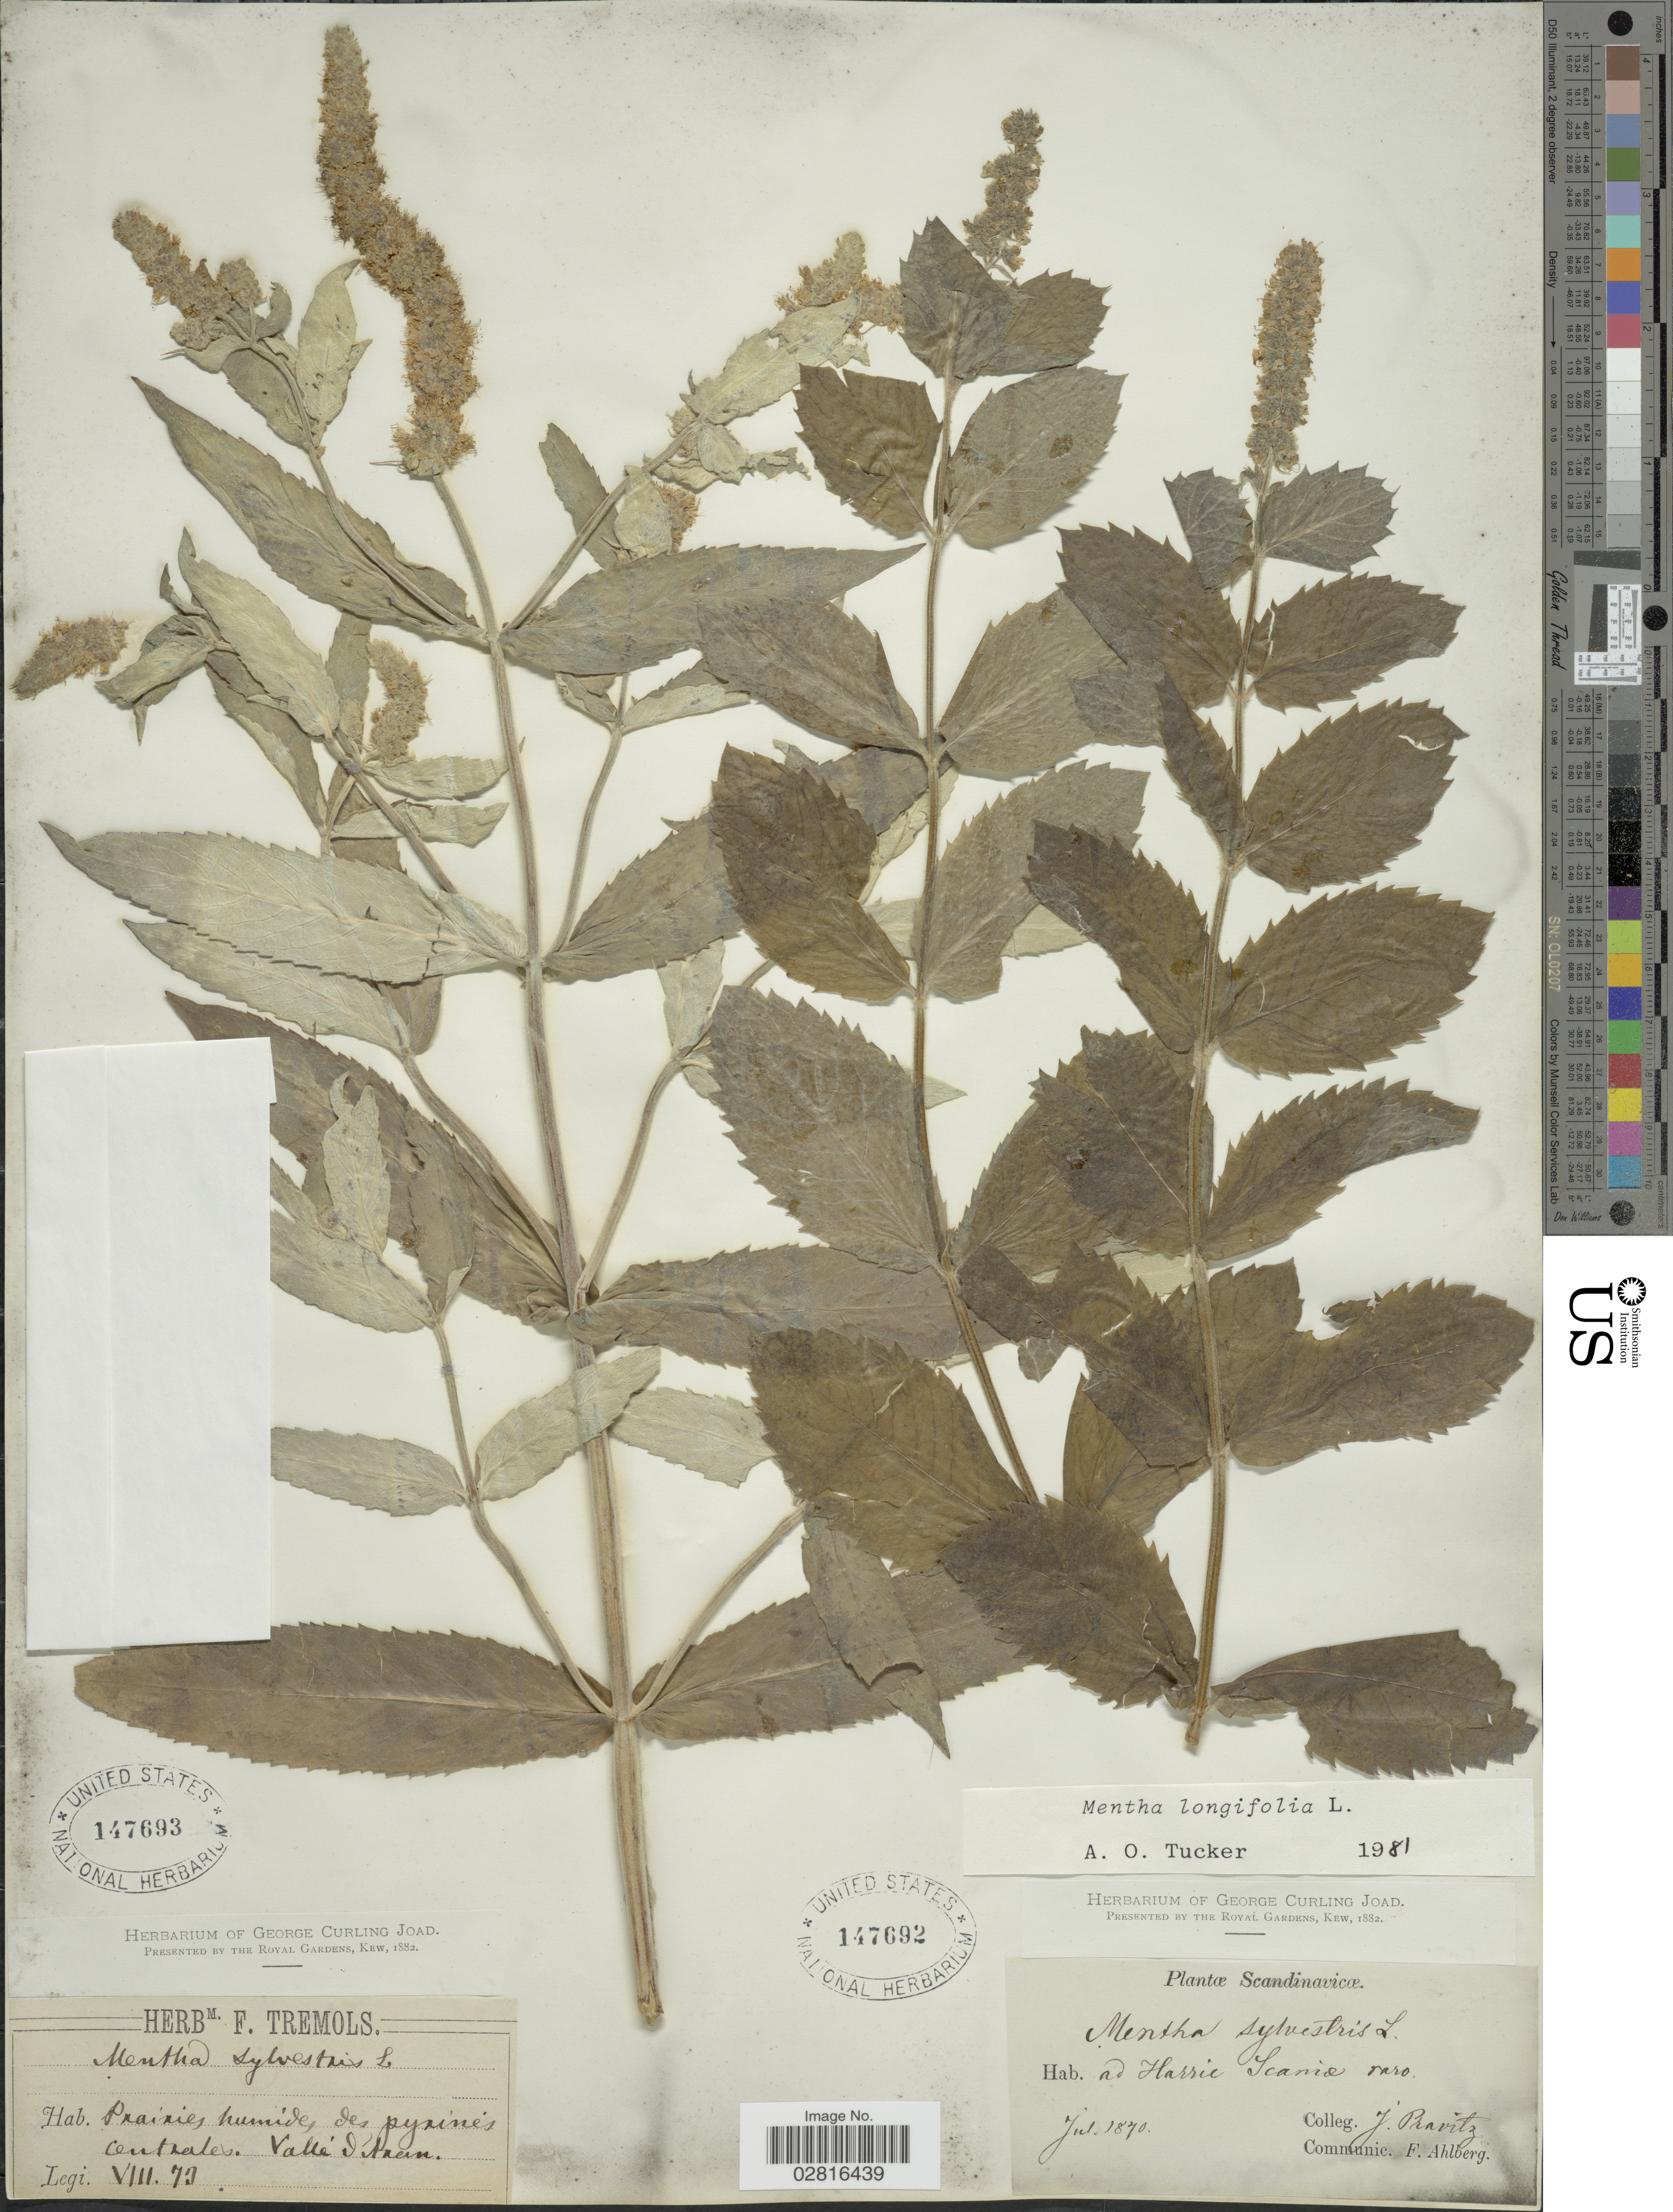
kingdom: Plantae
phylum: Tracheophyta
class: Magnoliopsida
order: Lamiales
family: Lamiaceae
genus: Mentha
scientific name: Mentha longifolia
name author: (L.) L.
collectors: J. Pravitz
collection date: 1870-07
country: Sweden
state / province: Skåne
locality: Scandinavicæ, ad Harrie Scania raro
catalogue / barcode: US 147692-2